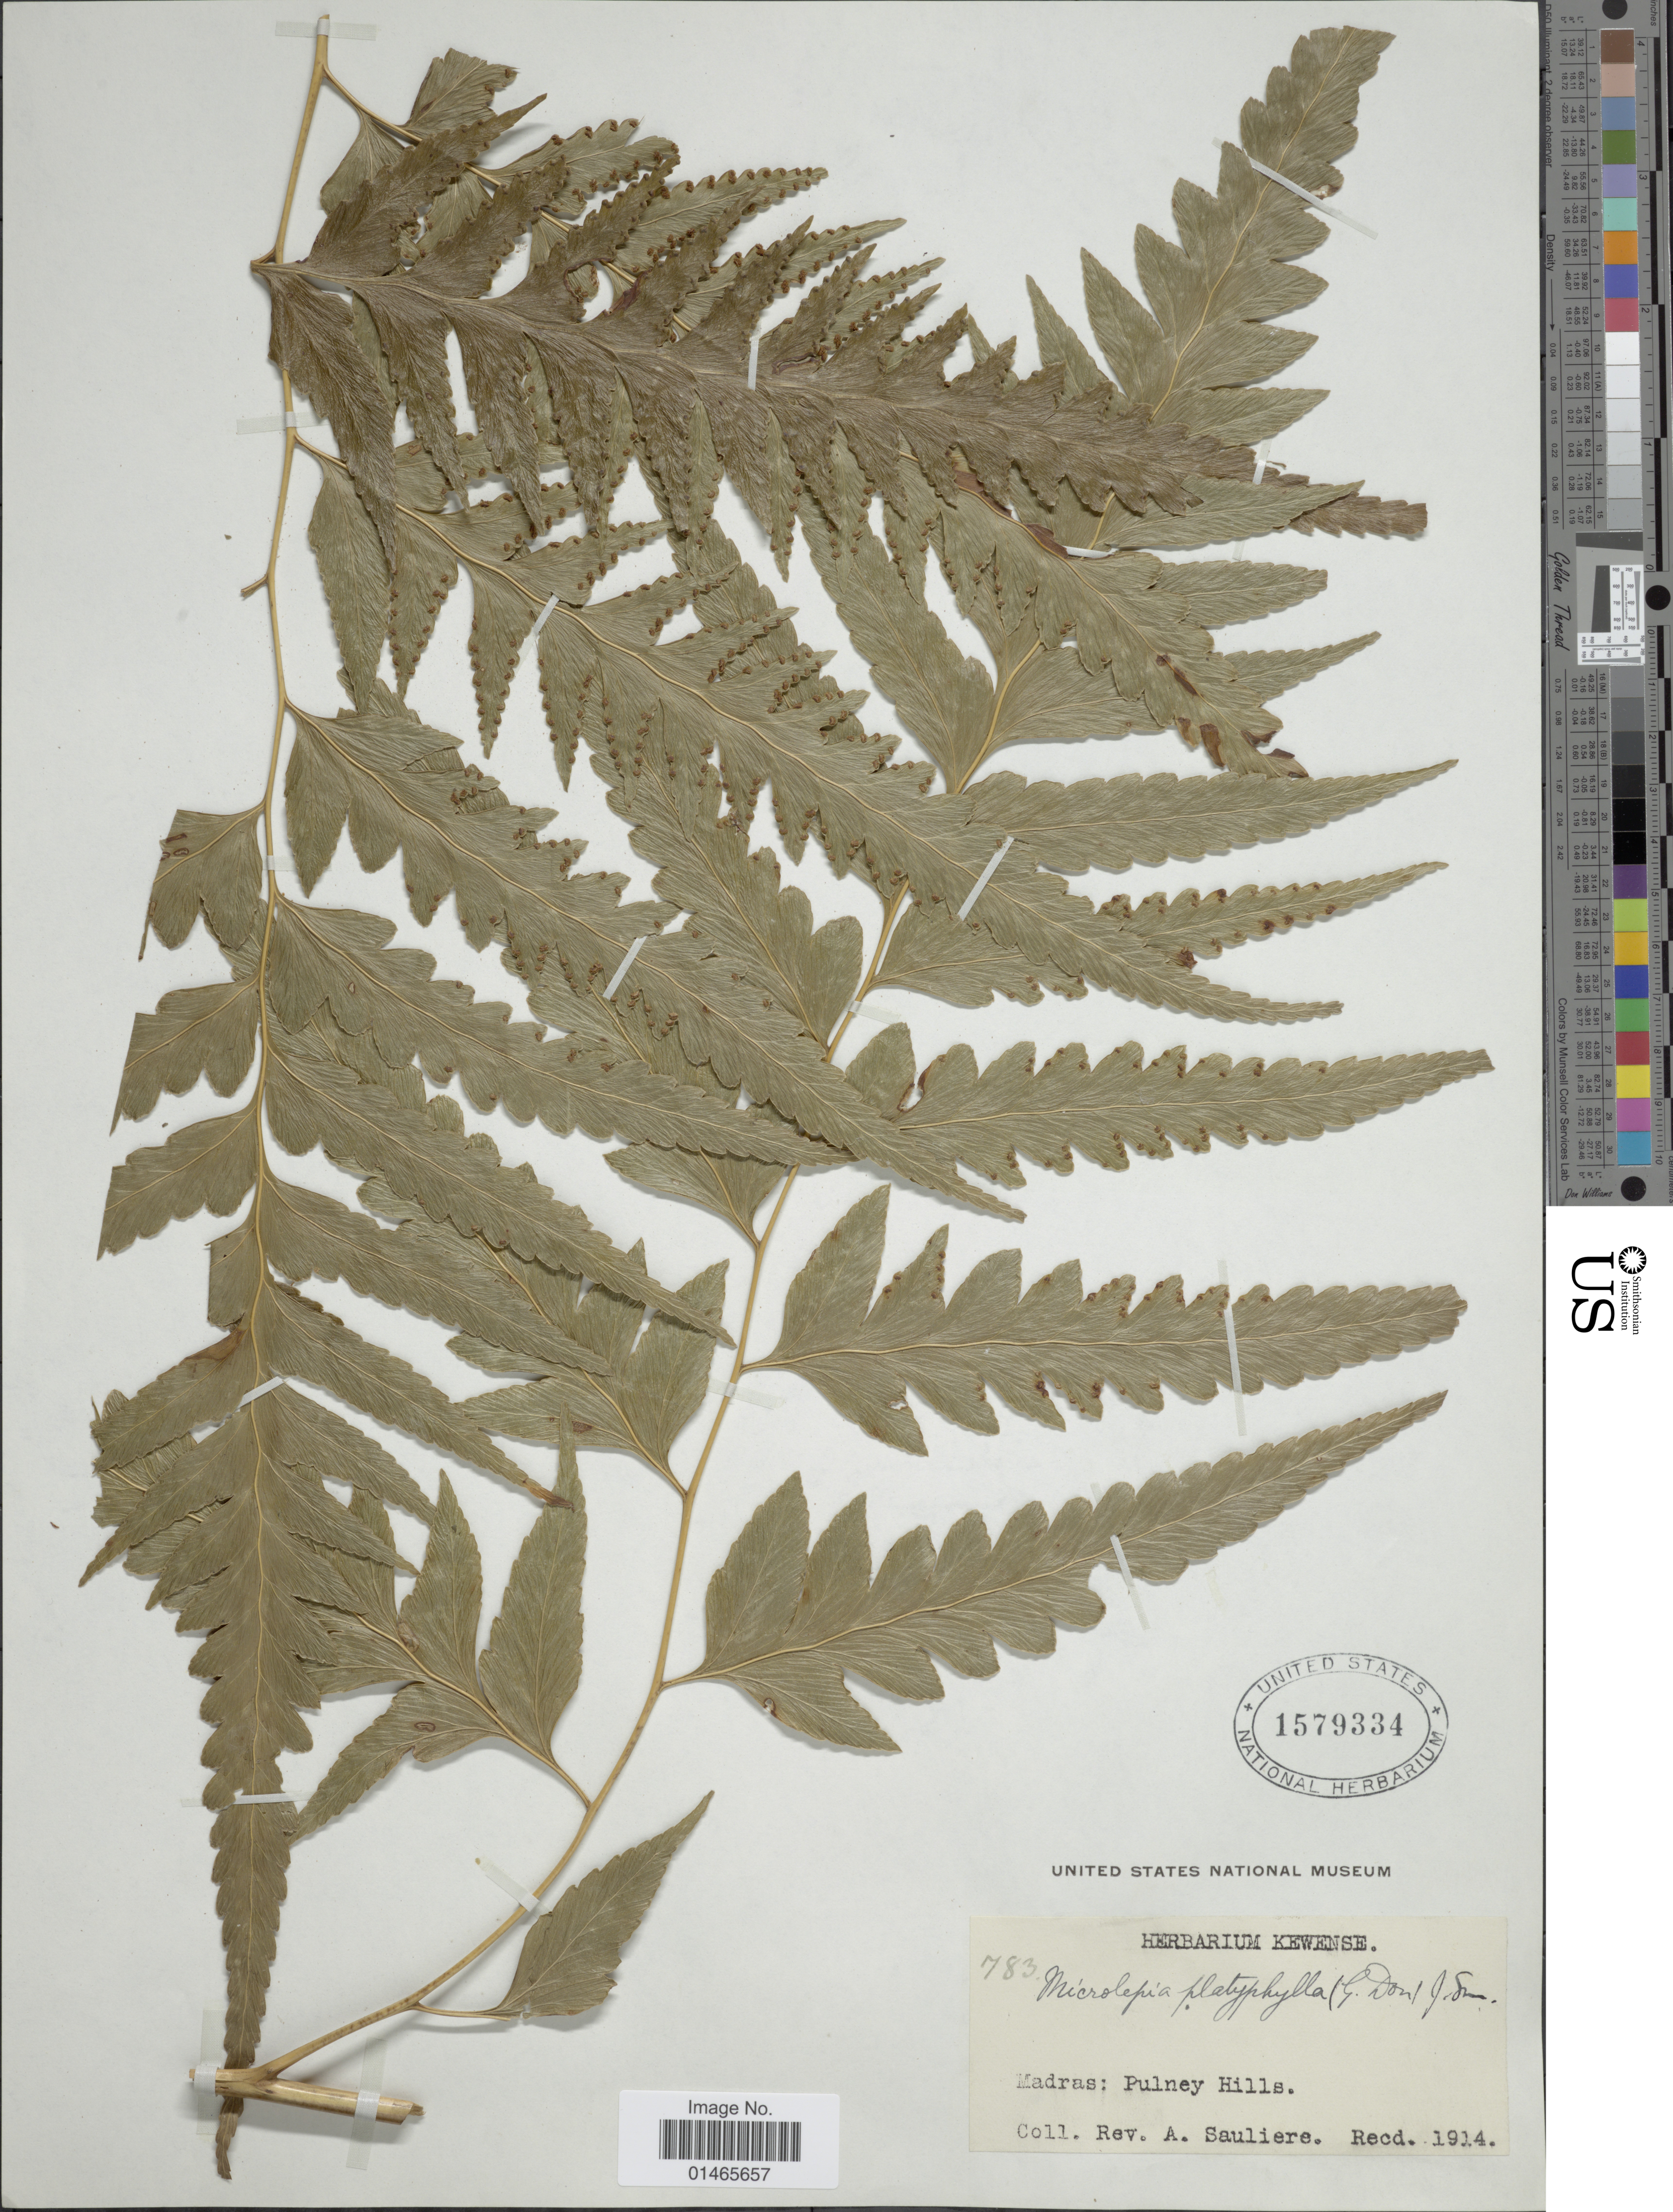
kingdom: Plantae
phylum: Tracheophyta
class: Polypodiopsida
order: Polypodiales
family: Dennstaedtiaceae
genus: Microlepia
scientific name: Microlepia platyphylla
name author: (D. Don) J. Sm.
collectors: A. Sauliere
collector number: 783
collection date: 1914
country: India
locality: Madras: Pulney Hills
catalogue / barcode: US 1579334